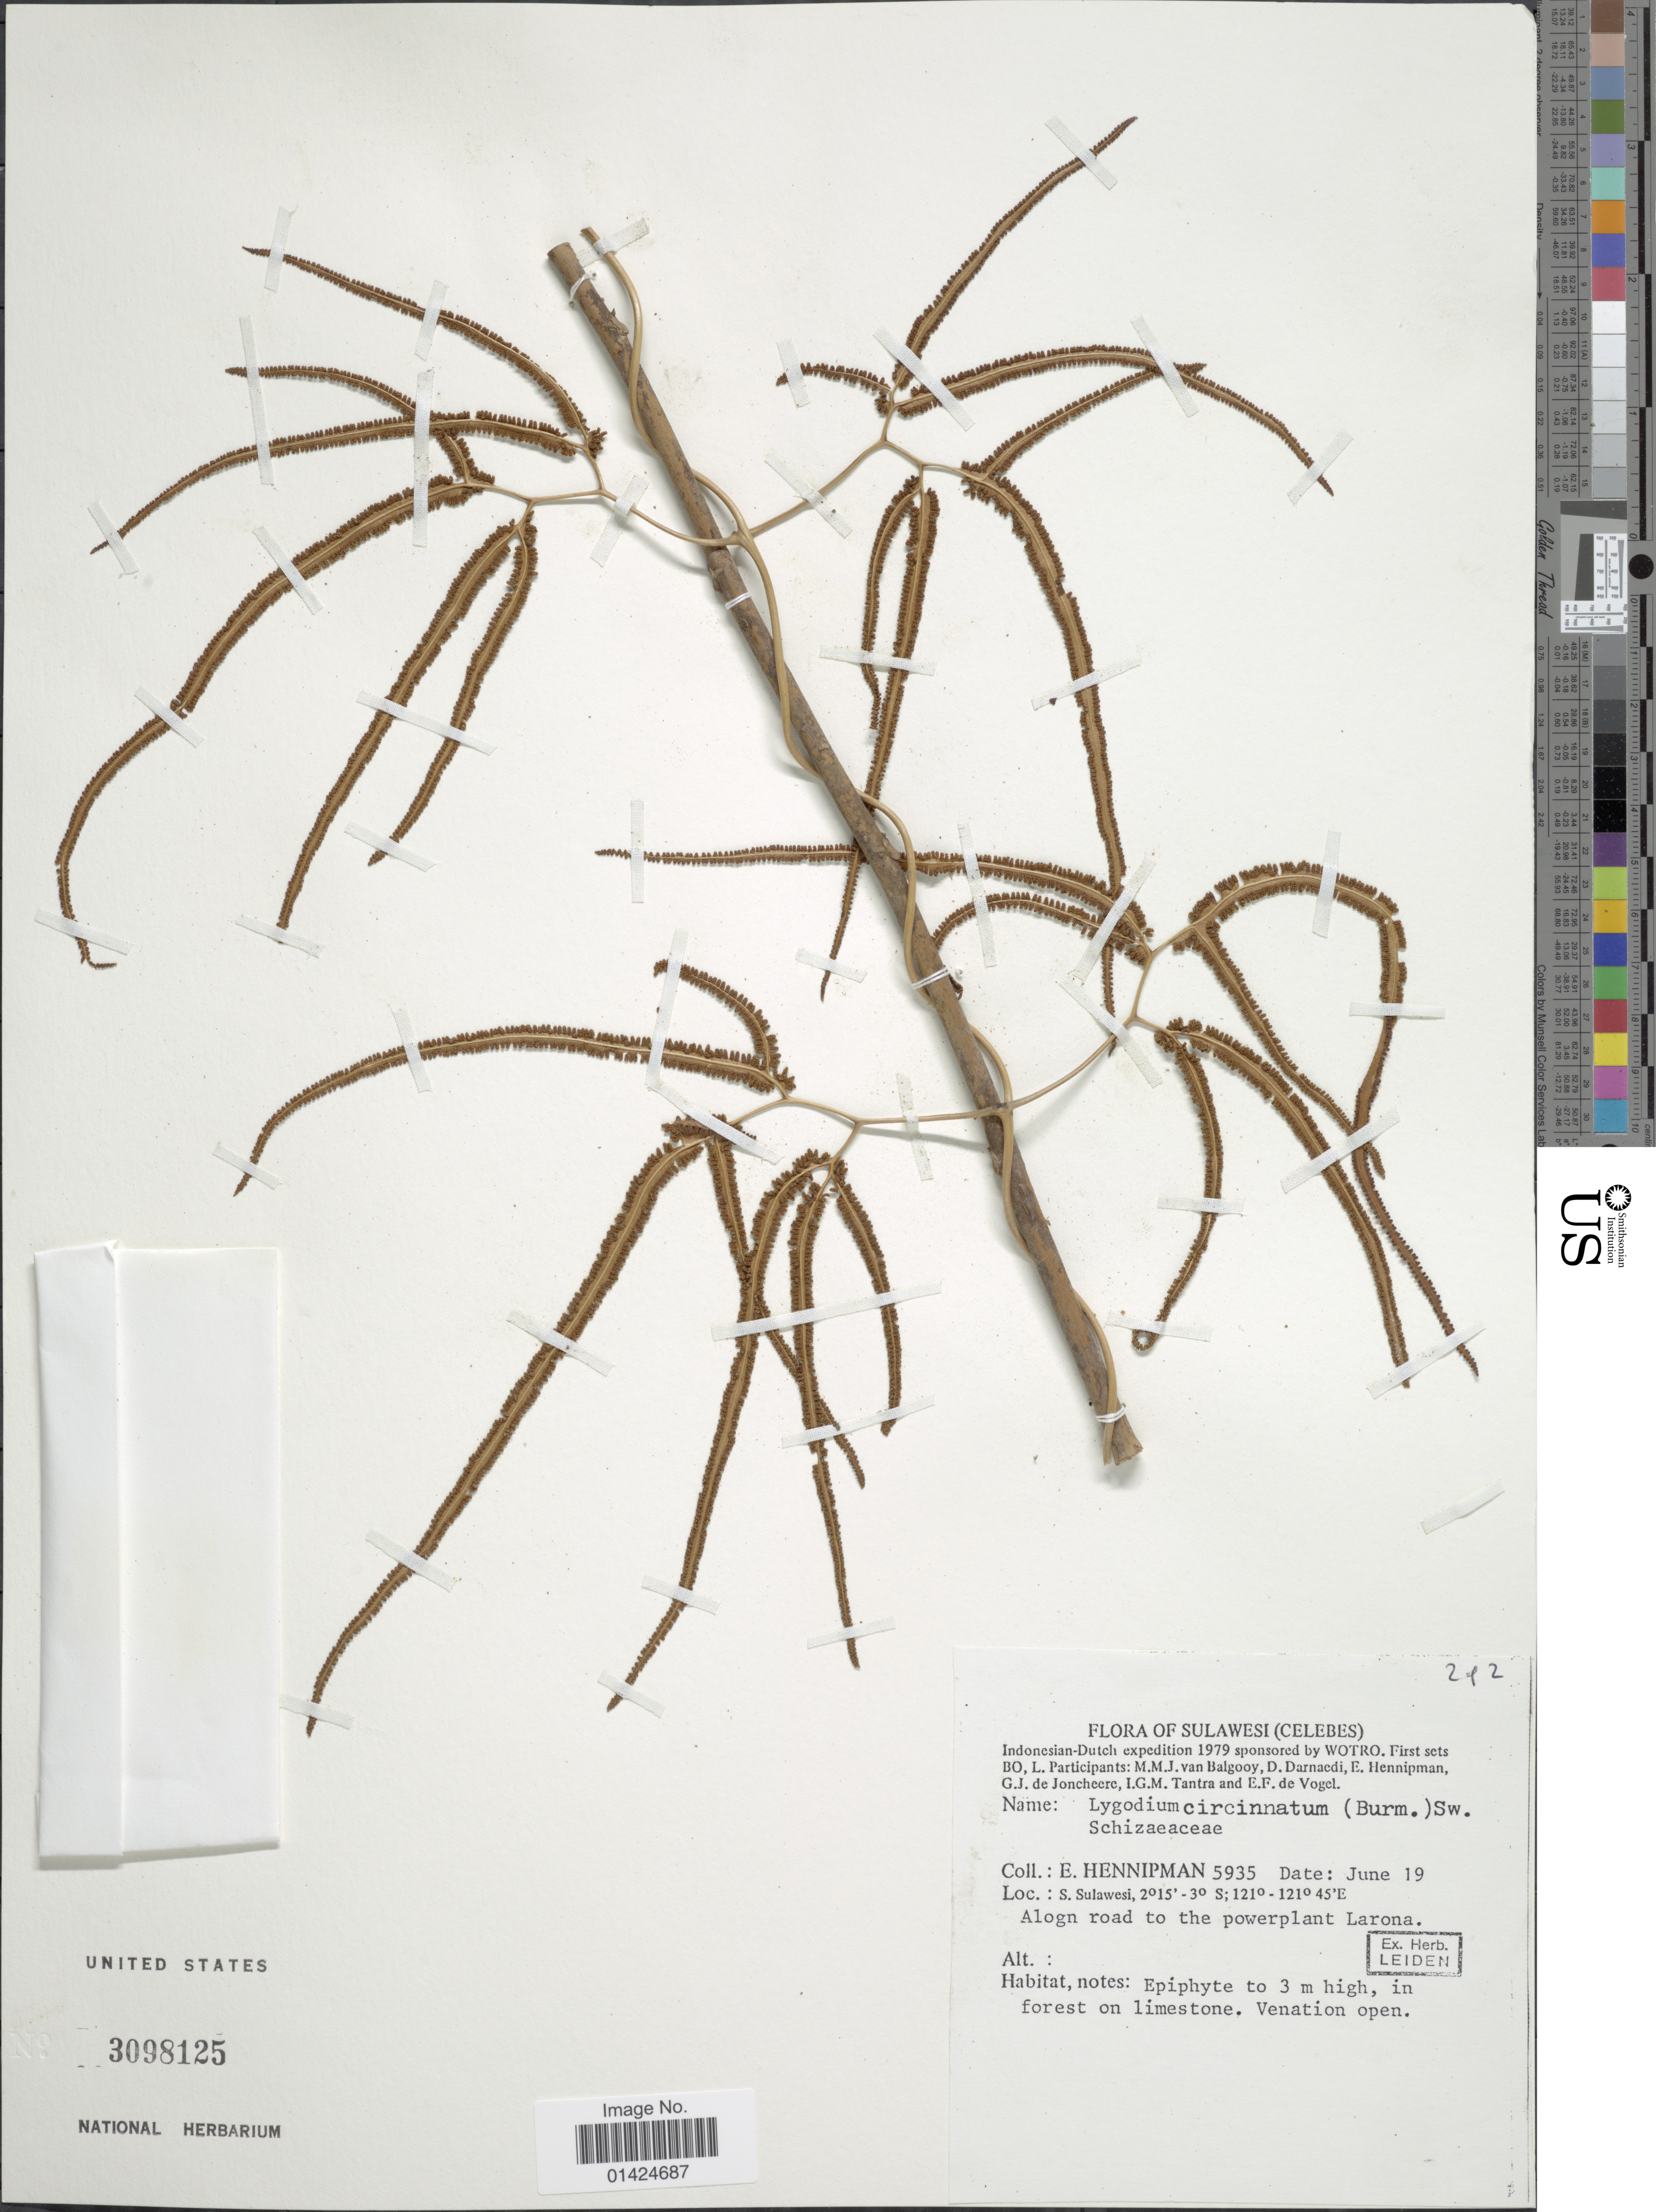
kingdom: Plantae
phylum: Tracheophyta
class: Polypodiopsida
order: Schizaeales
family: Lygodiaceae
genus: Lygodium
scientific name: Lygodium circinnatum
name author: (Burm. f.) Sw.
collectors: E. Hennipman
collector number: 5935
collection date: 1979-06-19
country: Indonesia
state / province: Sulawesi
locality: Celebes. S. Sulawesi. Along road to the powerplant Larona.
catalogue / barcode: US 3098125